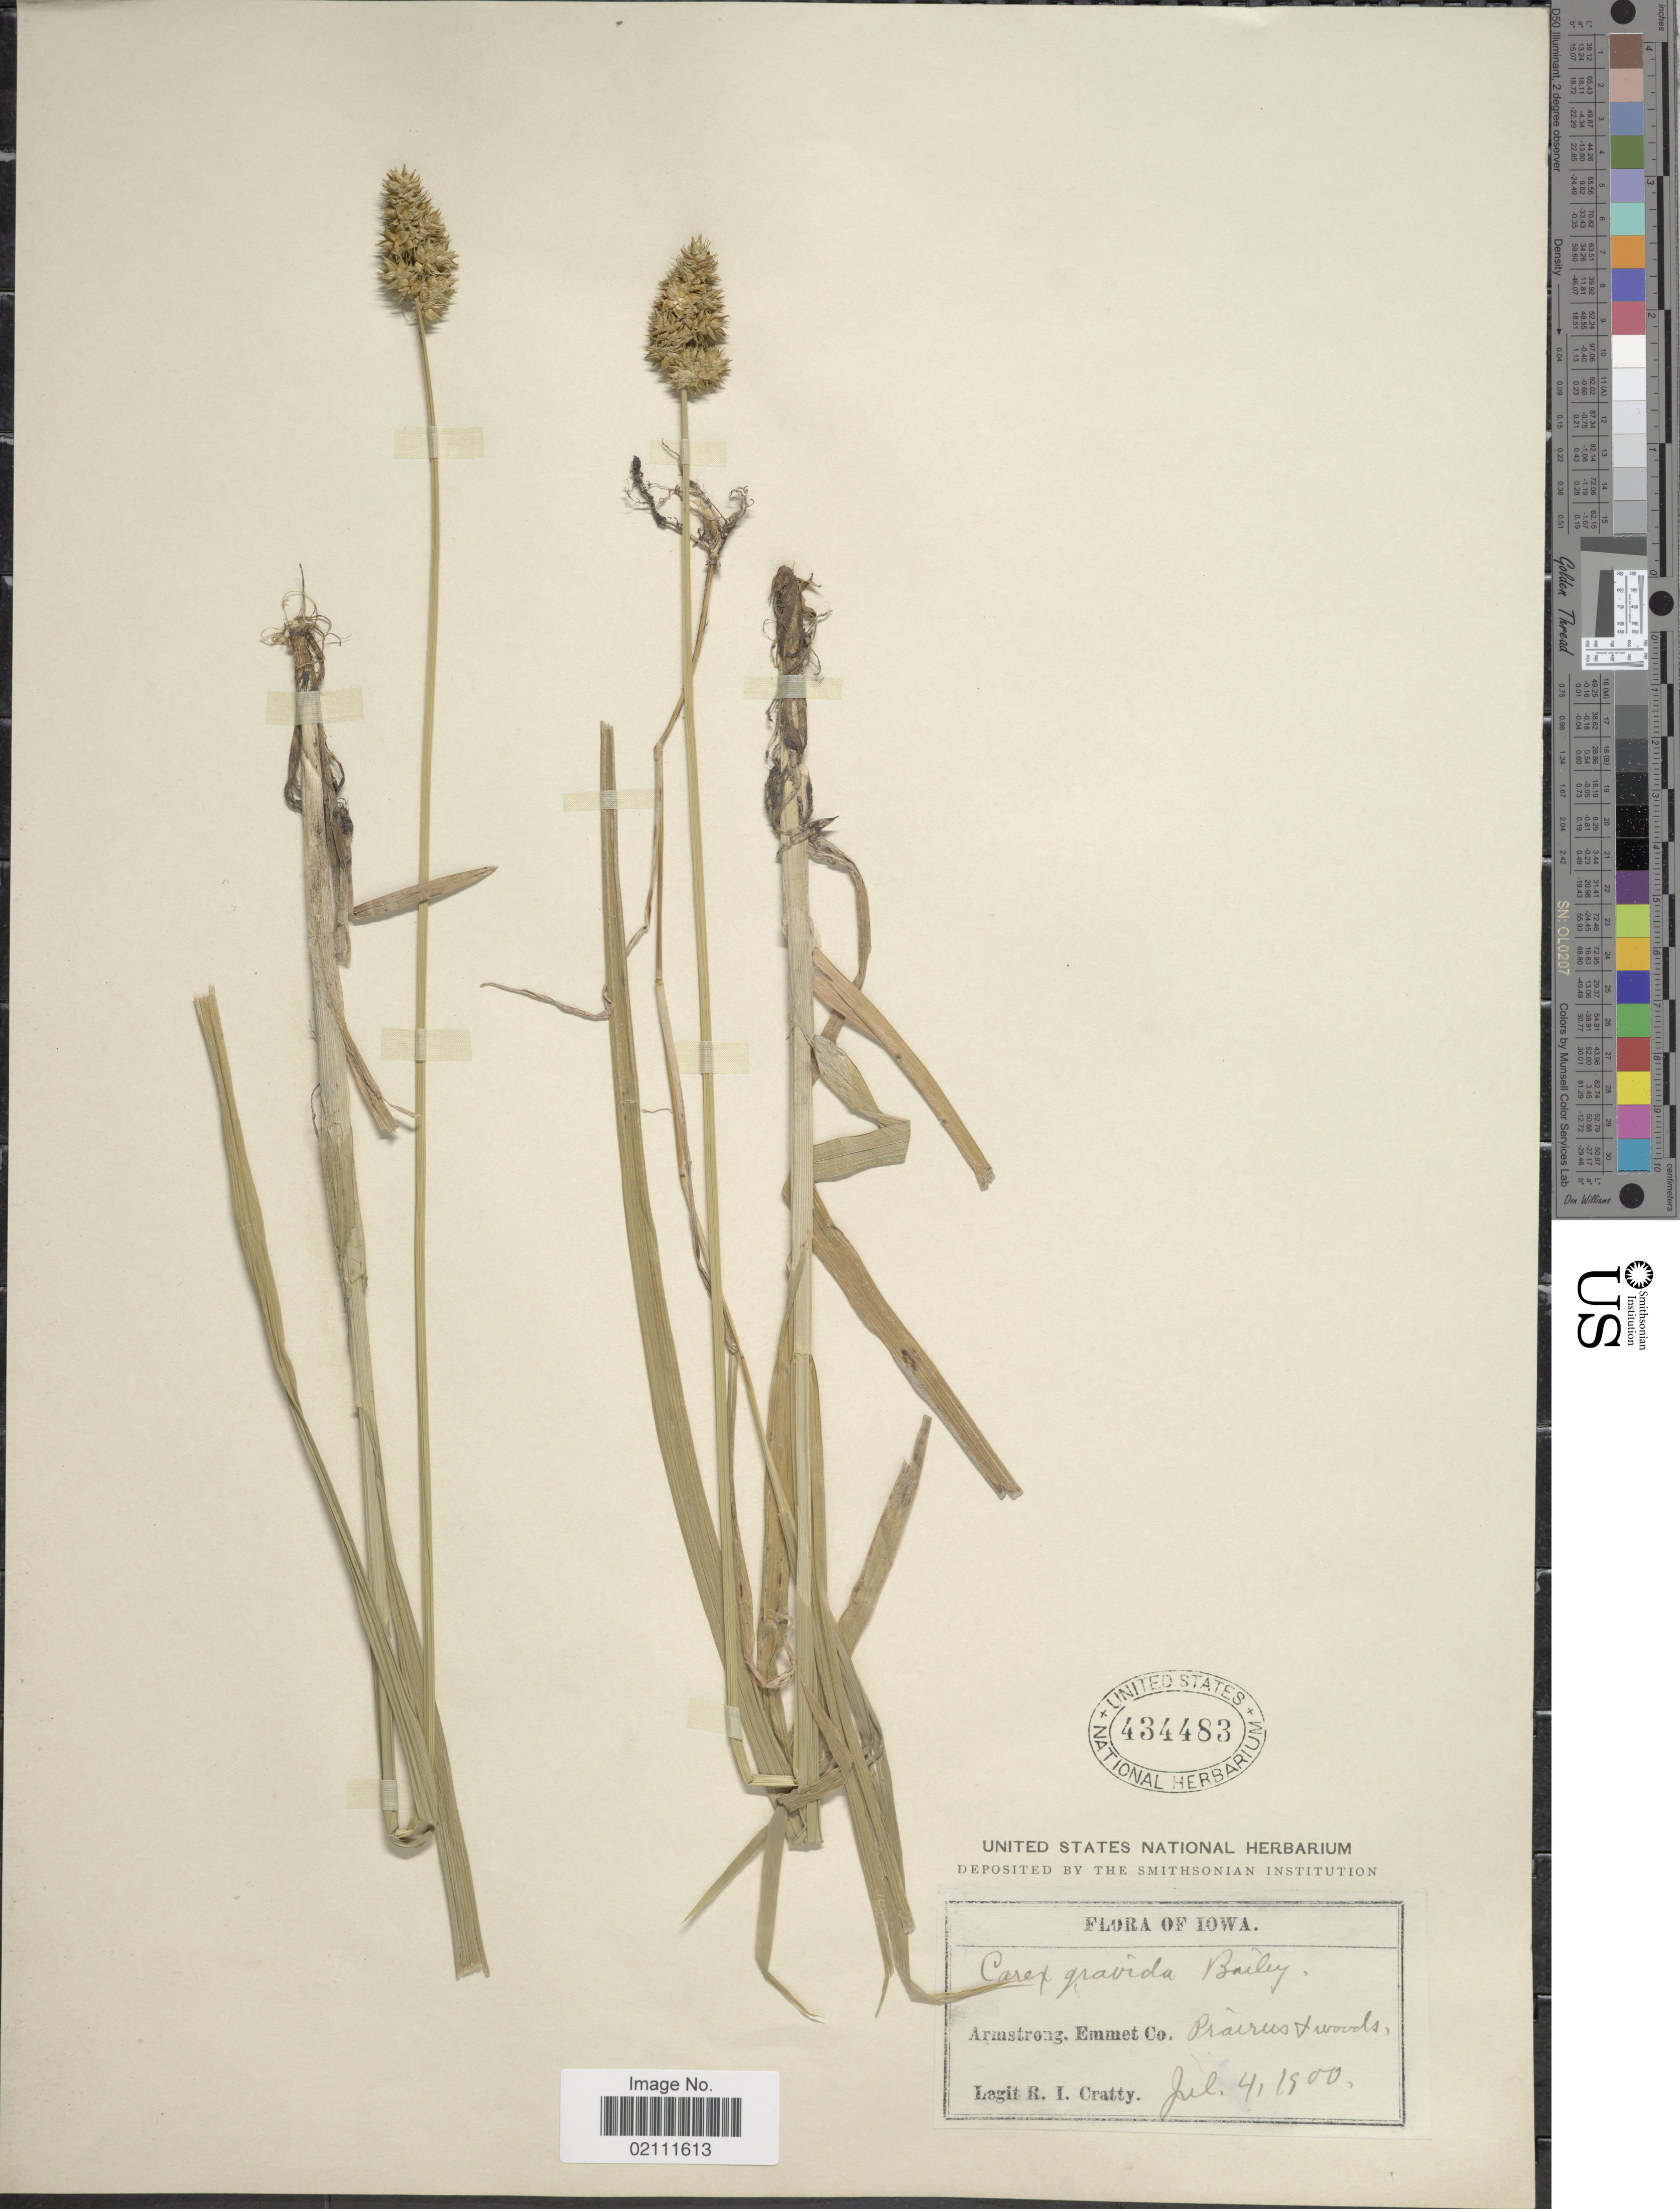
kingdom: Plantae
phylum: Tracheophyta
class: Liliopsida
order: Poales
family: Cyperaceae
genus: Carex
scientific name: Carex gravida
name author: L.H. Bailey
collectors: R. Cratty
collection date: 1900-07-04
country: United States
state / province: Iowa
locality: Armstrong, Emmet Co., prairies + woods.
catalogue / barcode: US 434483